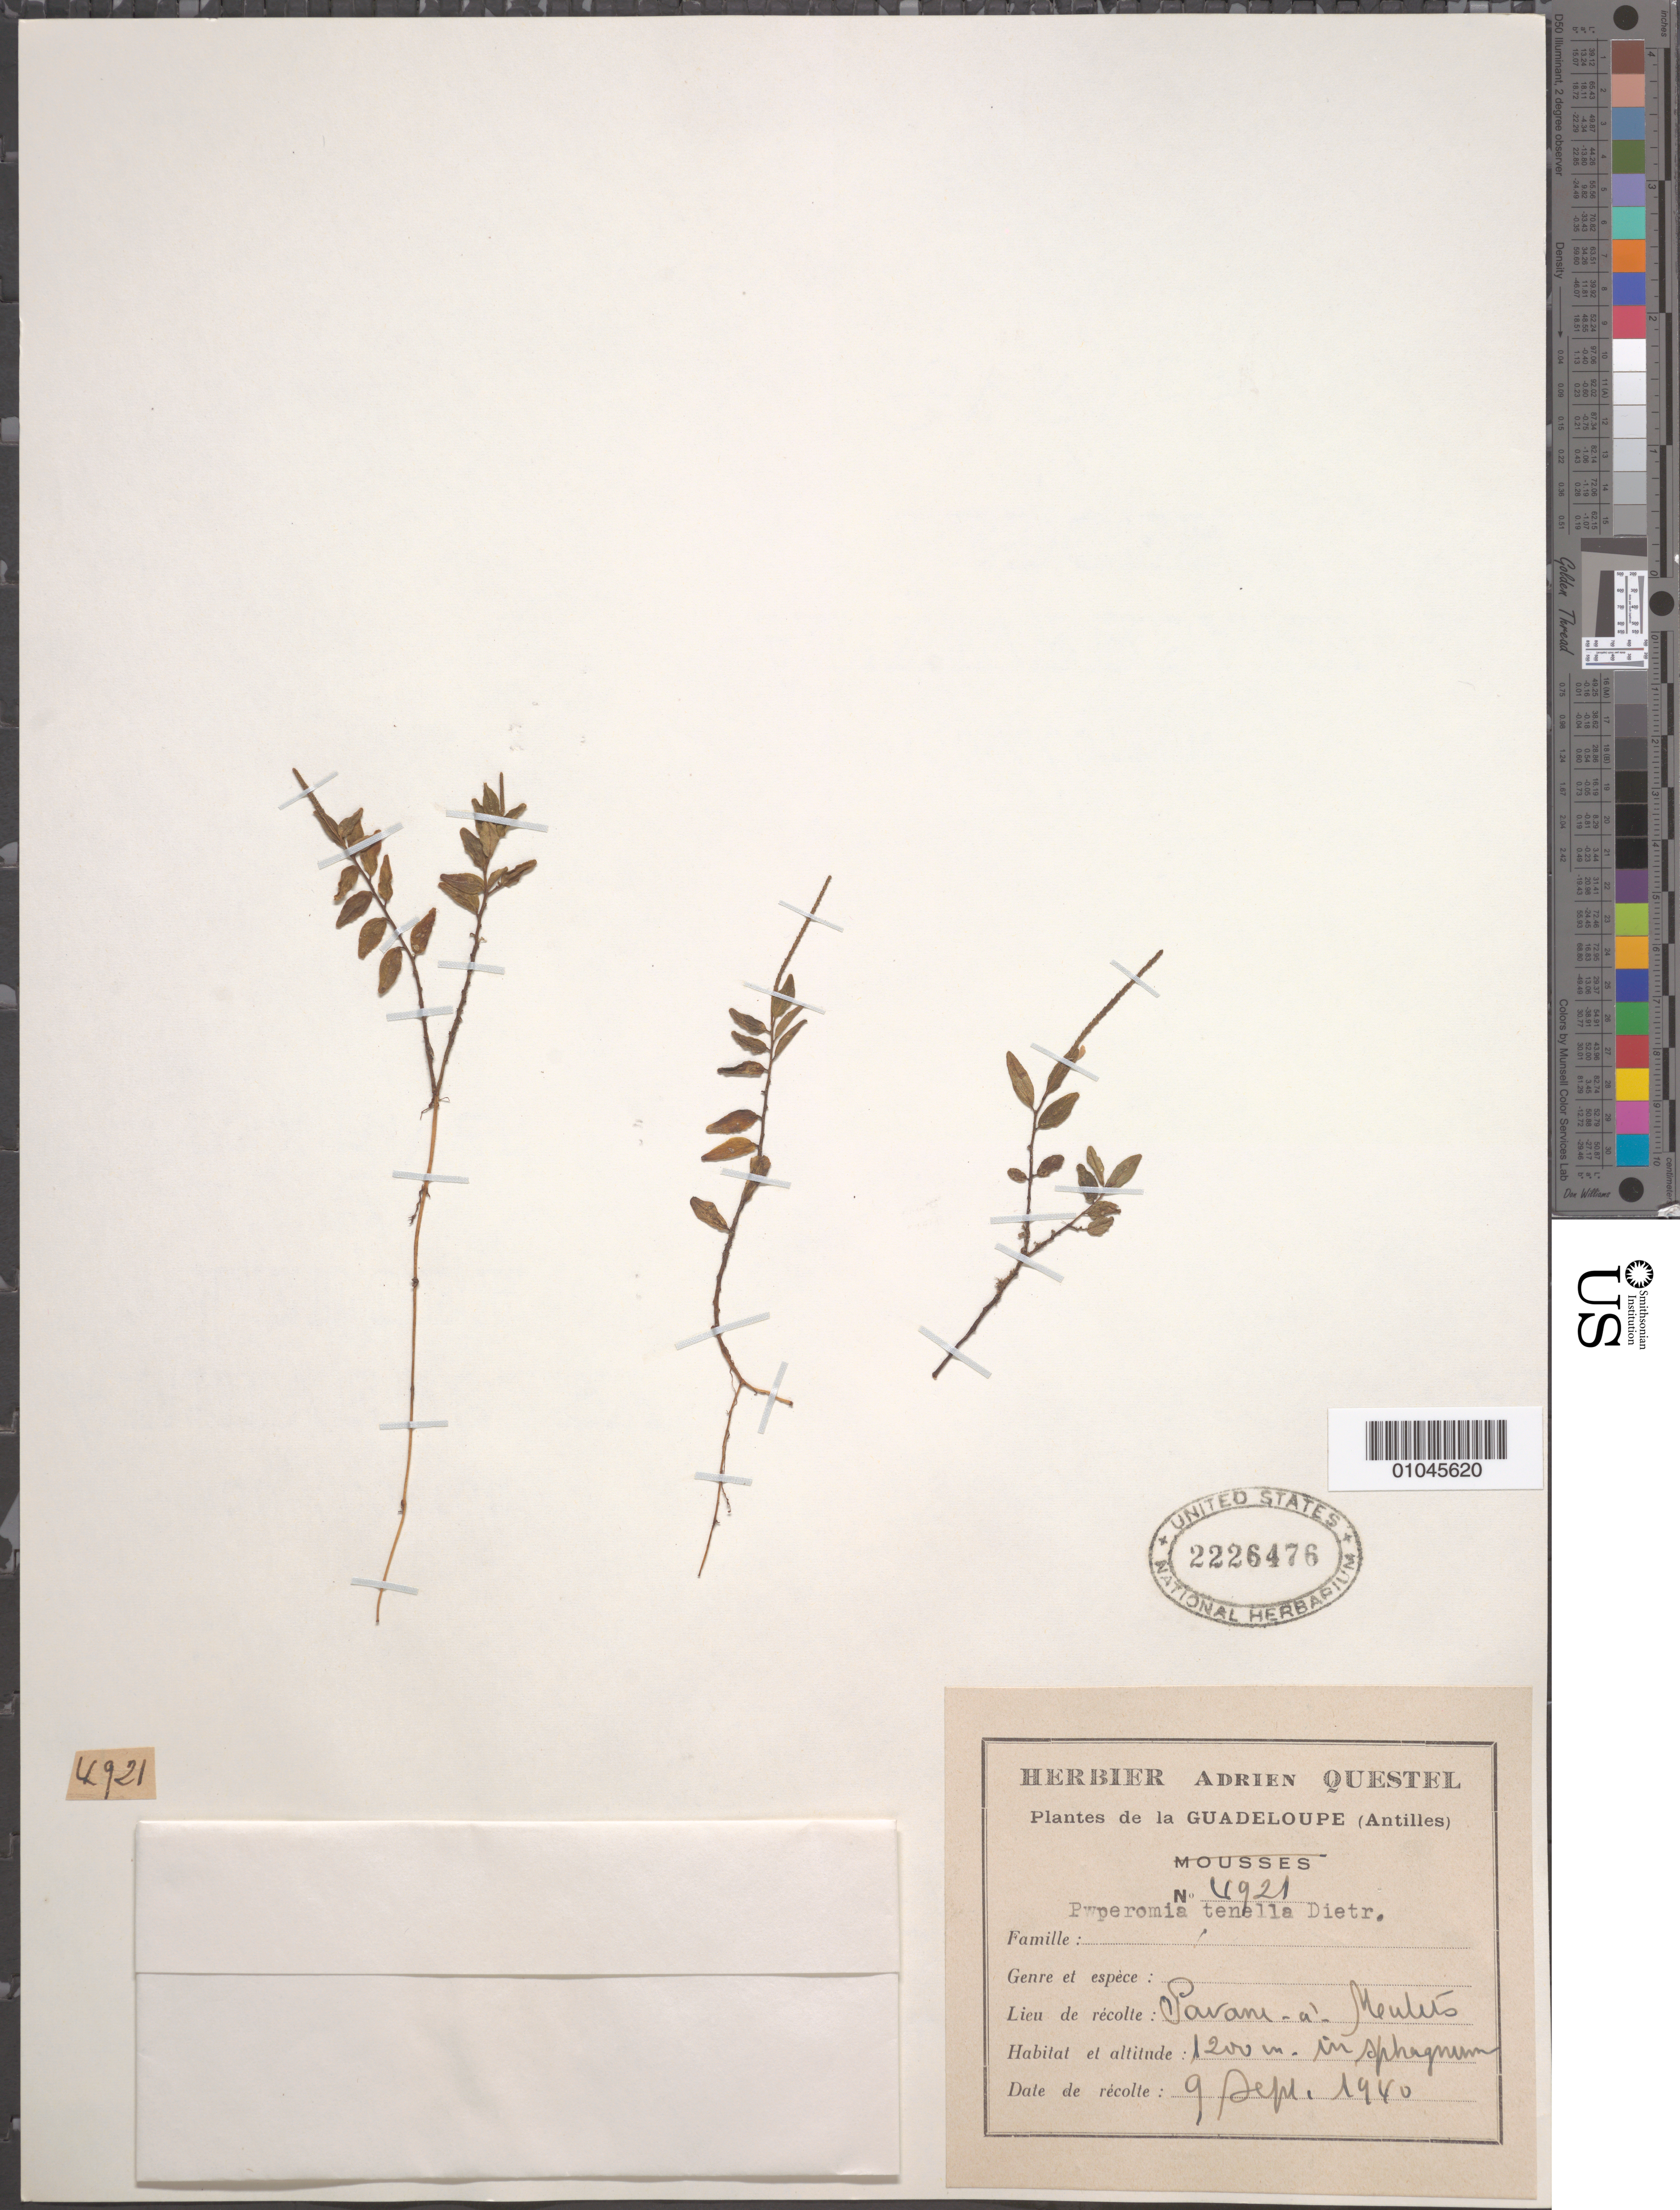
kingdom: Plantae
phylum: Tracheophyta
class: Magnoliopsida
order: Piperales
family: Piperaceae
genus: Peperomia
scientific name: Peperomia tenella var. tenella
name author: (Sw.) A. Dietr.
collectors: A. Questel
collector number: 11921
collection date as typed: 09 Sep 1940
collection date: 1940-09-09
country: Guadeloupe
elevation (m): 1200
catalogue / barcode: US 2226476